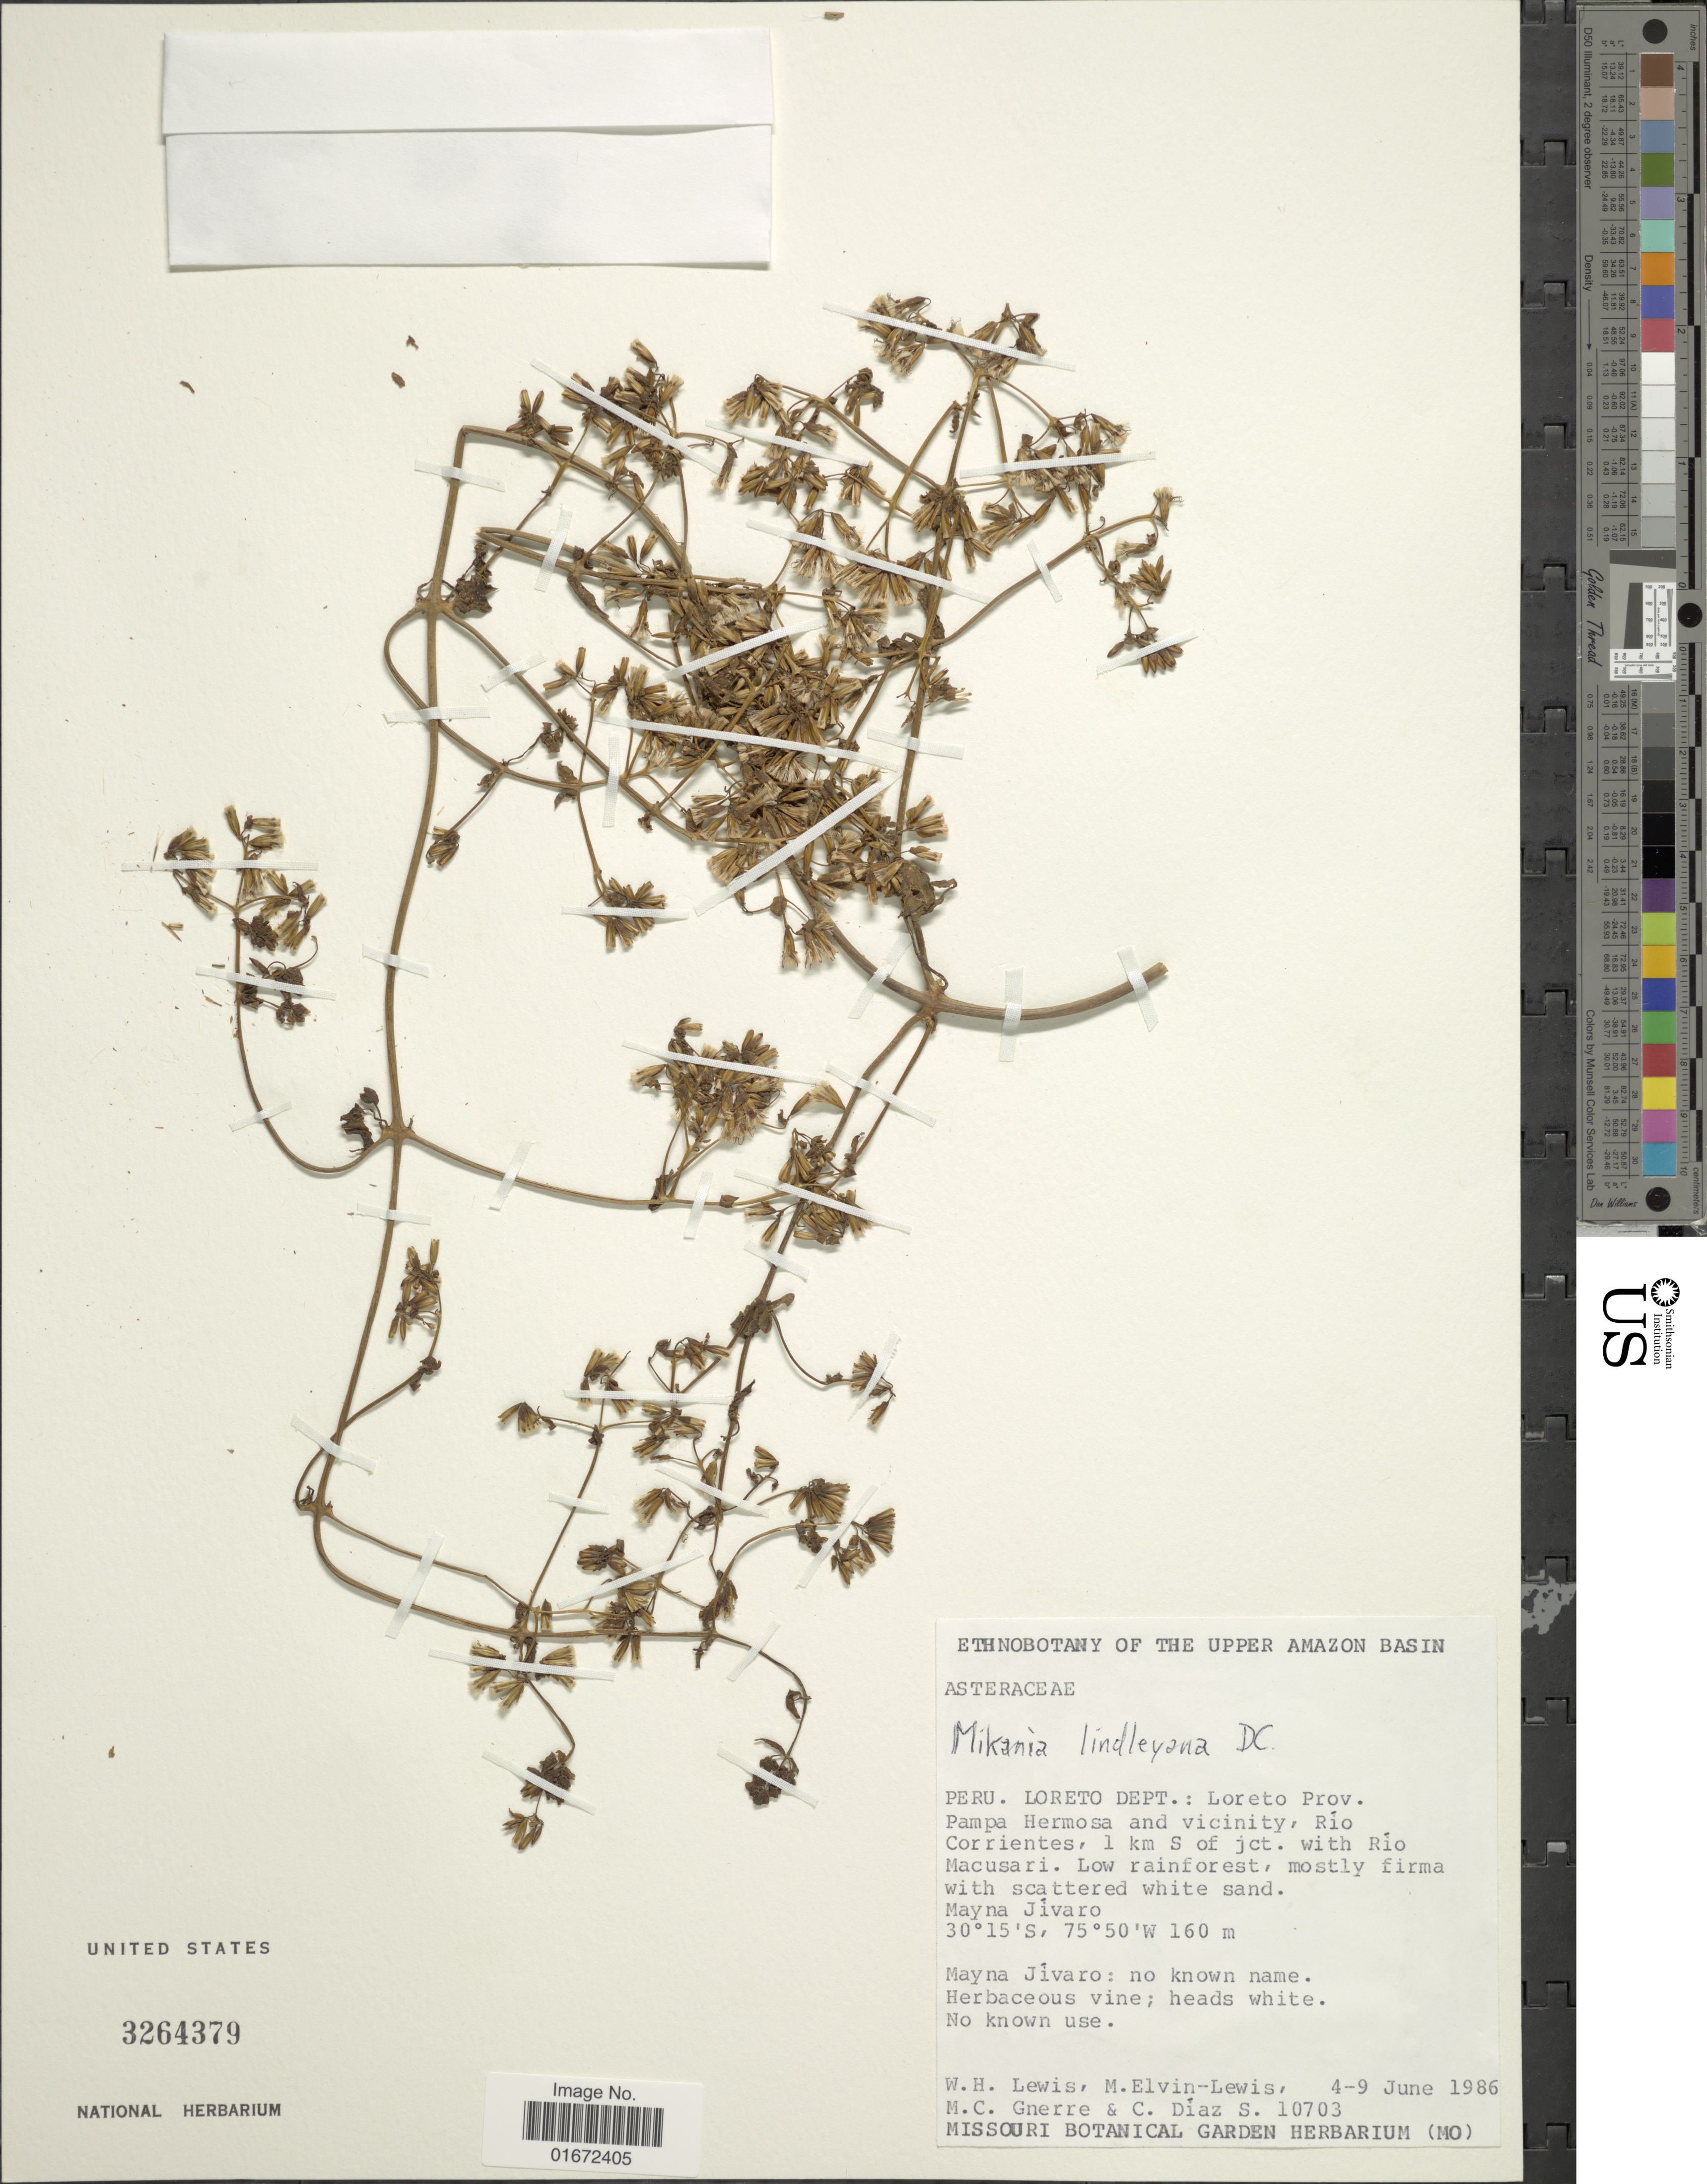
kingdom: Plantae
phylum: Tracheophyta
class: Magnoliopsida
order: Asterales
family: Asteraceae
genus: Mikania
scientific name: Mikania lindleyana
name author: DC.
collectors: W. H. Lewis, M. Elvin-Lewis, M. Gnerre & C. Díaz S.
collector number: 10703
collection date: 1986-06-04/1986-06-09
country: Peru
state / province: Loreto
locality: Peru. Loreto Dept.: Loreto Prov. Pampa Hermosa and vicinity, Río Corrientes, 1 km S of jct. with Río Macusari. mayna Jivaro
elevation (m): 160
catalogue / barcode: US 3264379